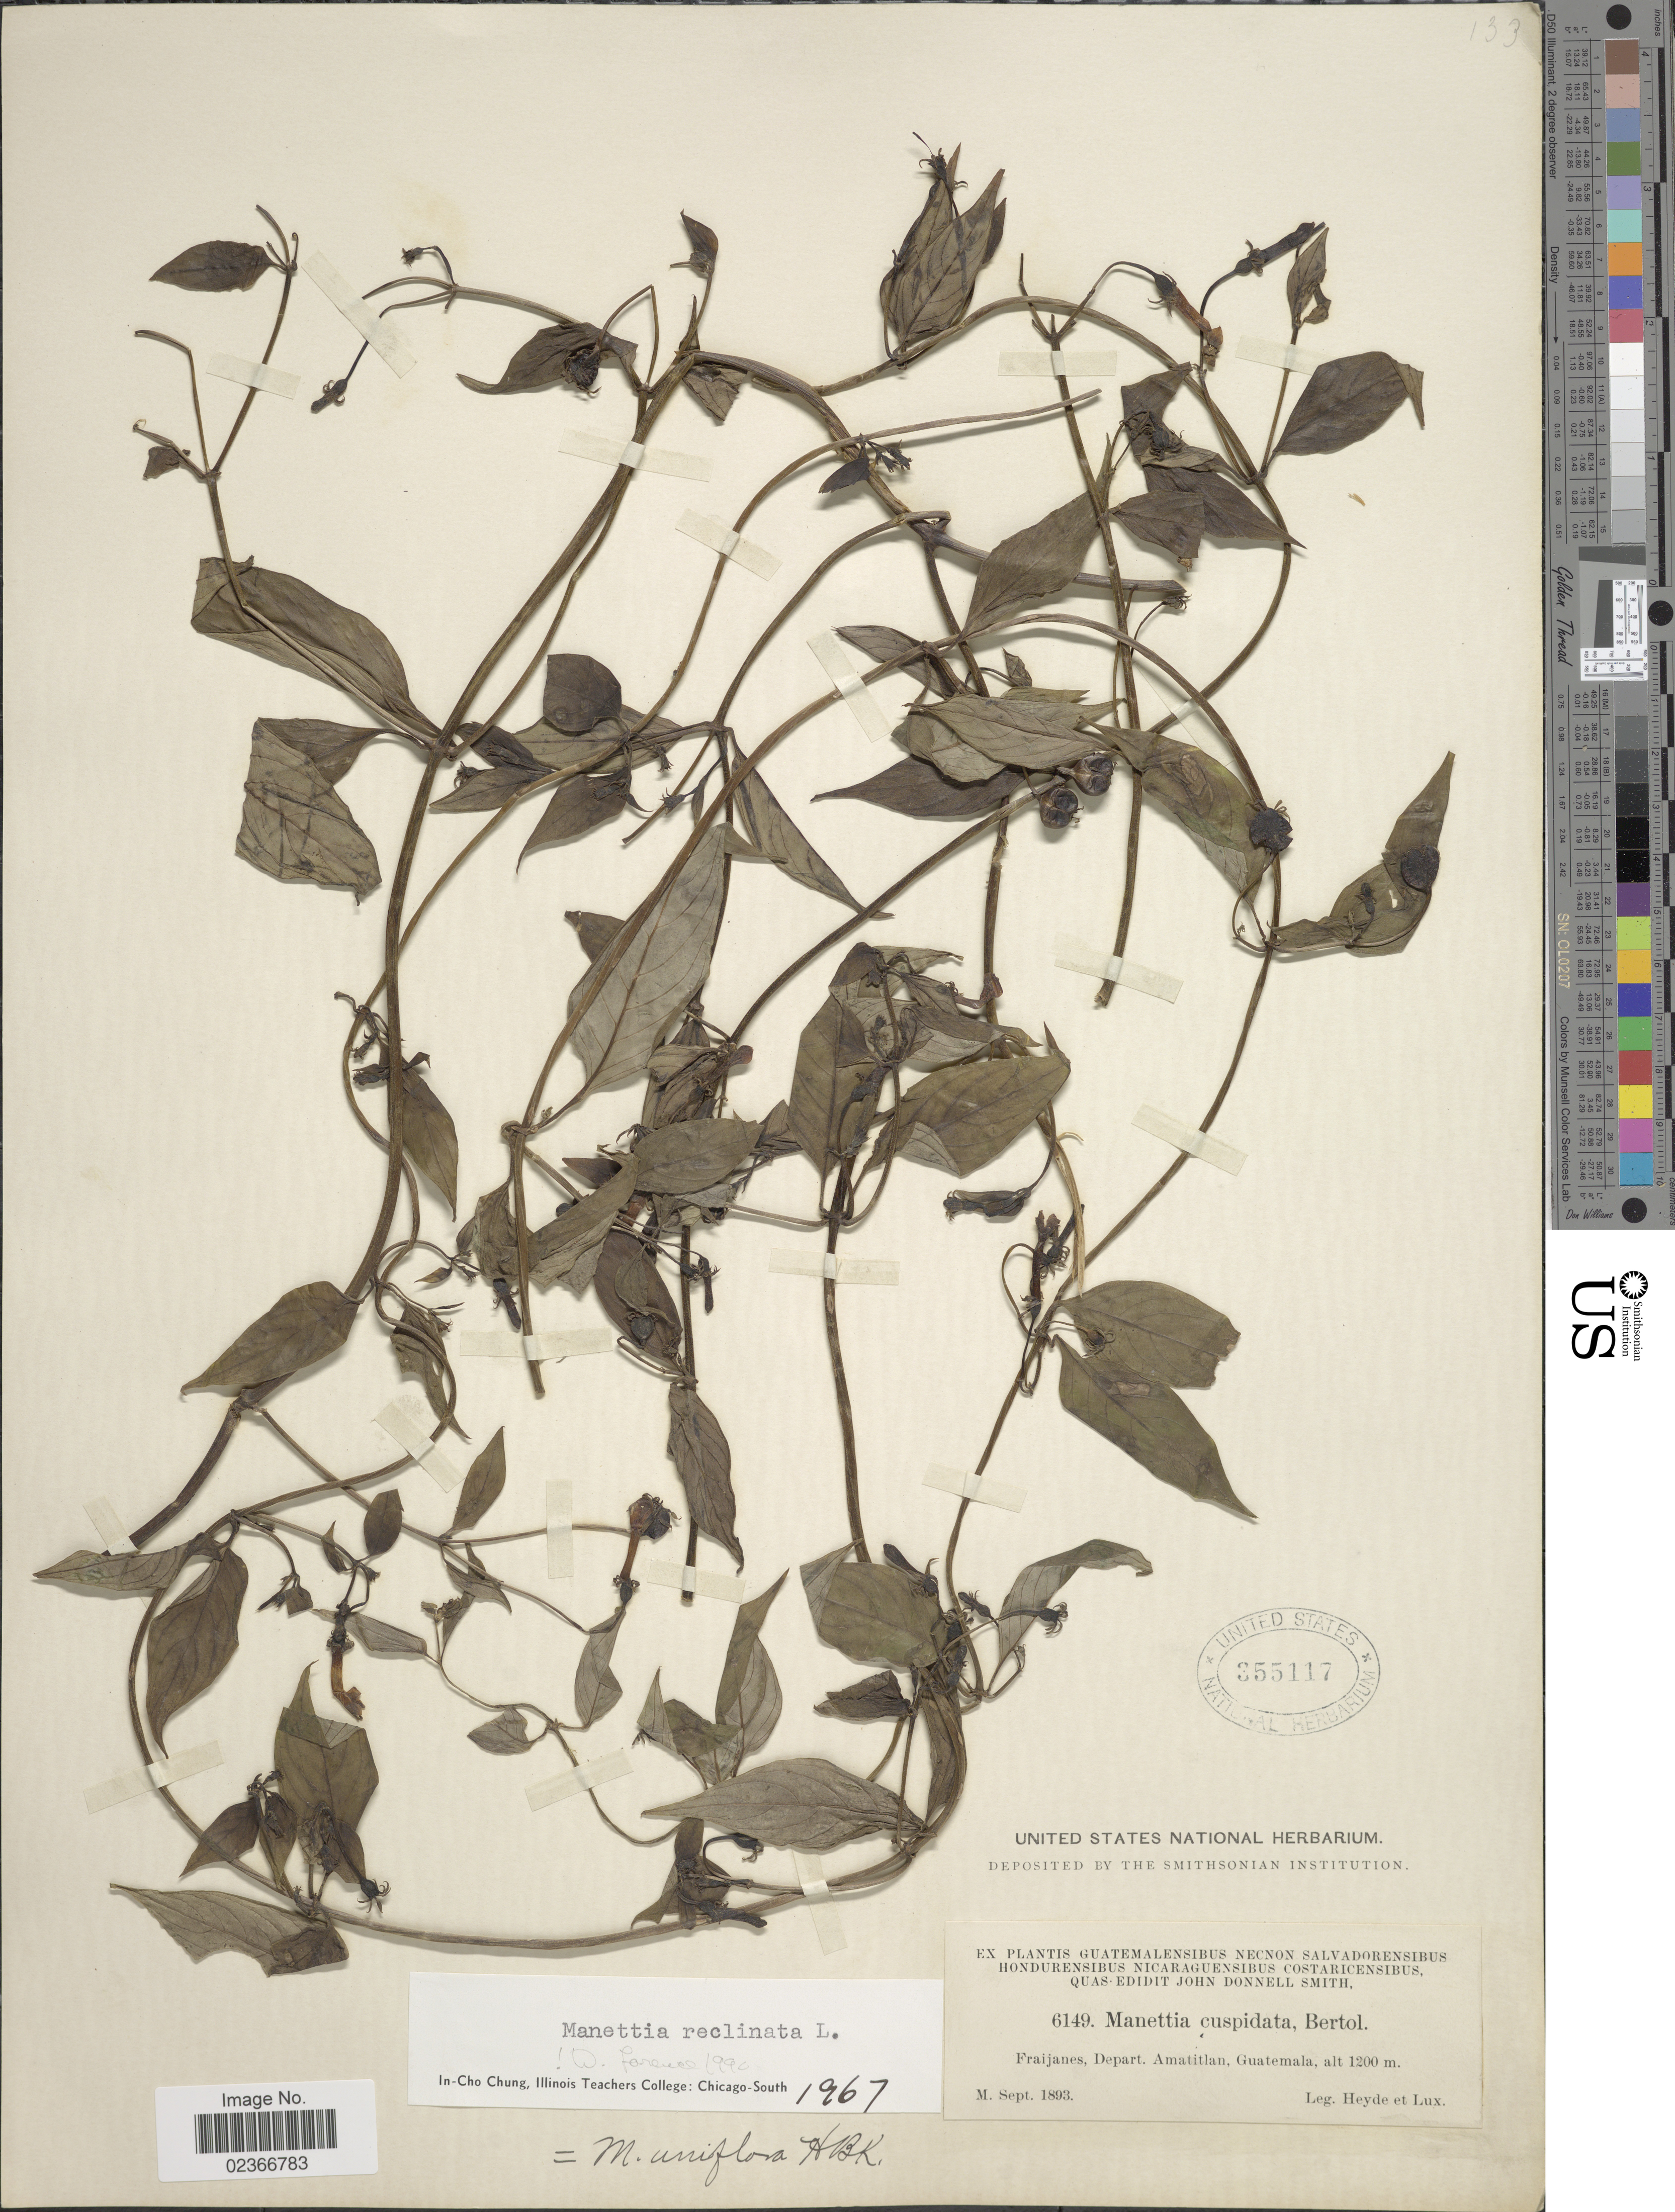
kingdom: Plantae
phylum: Tracheophyta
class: Magnoliopsida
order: Gentianales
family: Rubiaceae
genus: Manettia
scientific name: Manettia reclinata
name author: L.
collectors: Heyde & Lux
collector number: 6149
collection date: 1893-09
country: Guatemala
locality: Fraijanes, Depart. Amatitlan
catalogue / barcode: US 355117